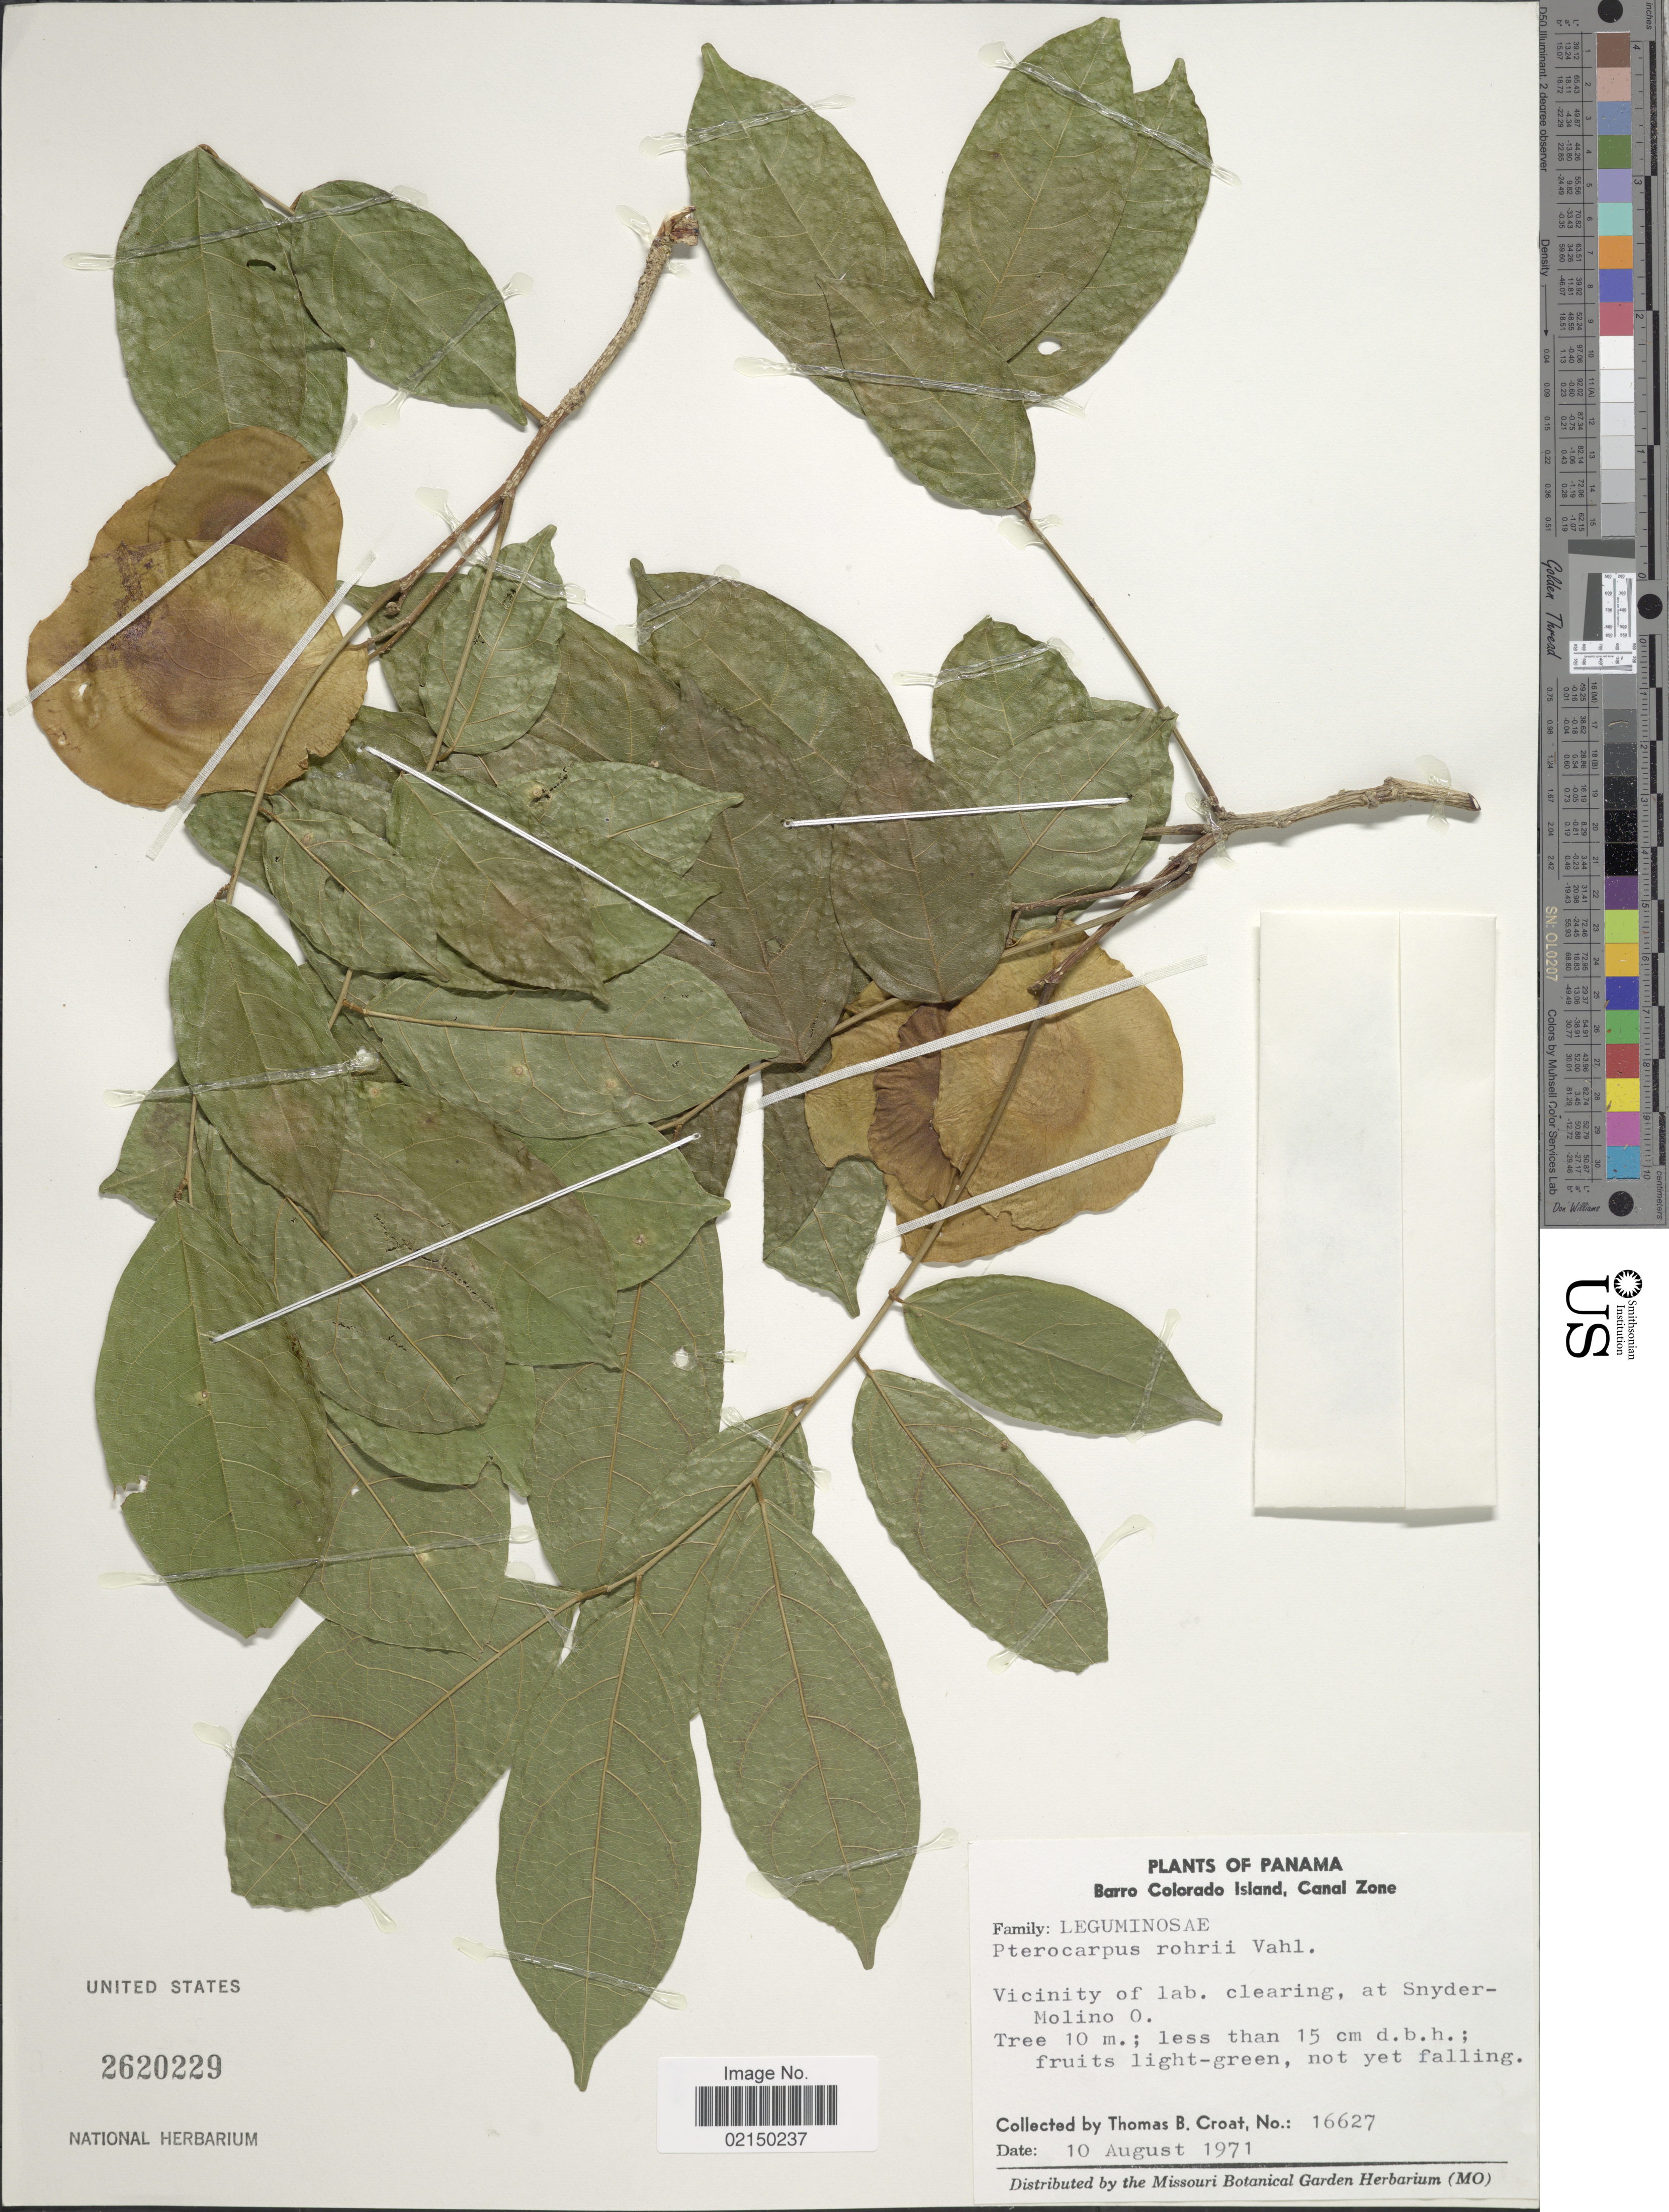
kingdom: Plantae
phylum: Tracheophyta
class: Magnoliopsida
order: Fabales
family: Fabaceae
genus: Pterocarpus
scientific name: Pterocarpus floribundus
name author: Pittier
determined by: Klitgaard, B. B.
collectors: T. B. Croat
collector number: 16627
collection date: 1971-08-10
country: Panama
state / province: Panamá Oeste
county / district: Canal Zone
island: Barro Colorado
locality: Barro Colorado Island, Canal Zone, vicinity of lab. clearing, at Snyder-Molino O.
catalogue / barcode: US 2620229